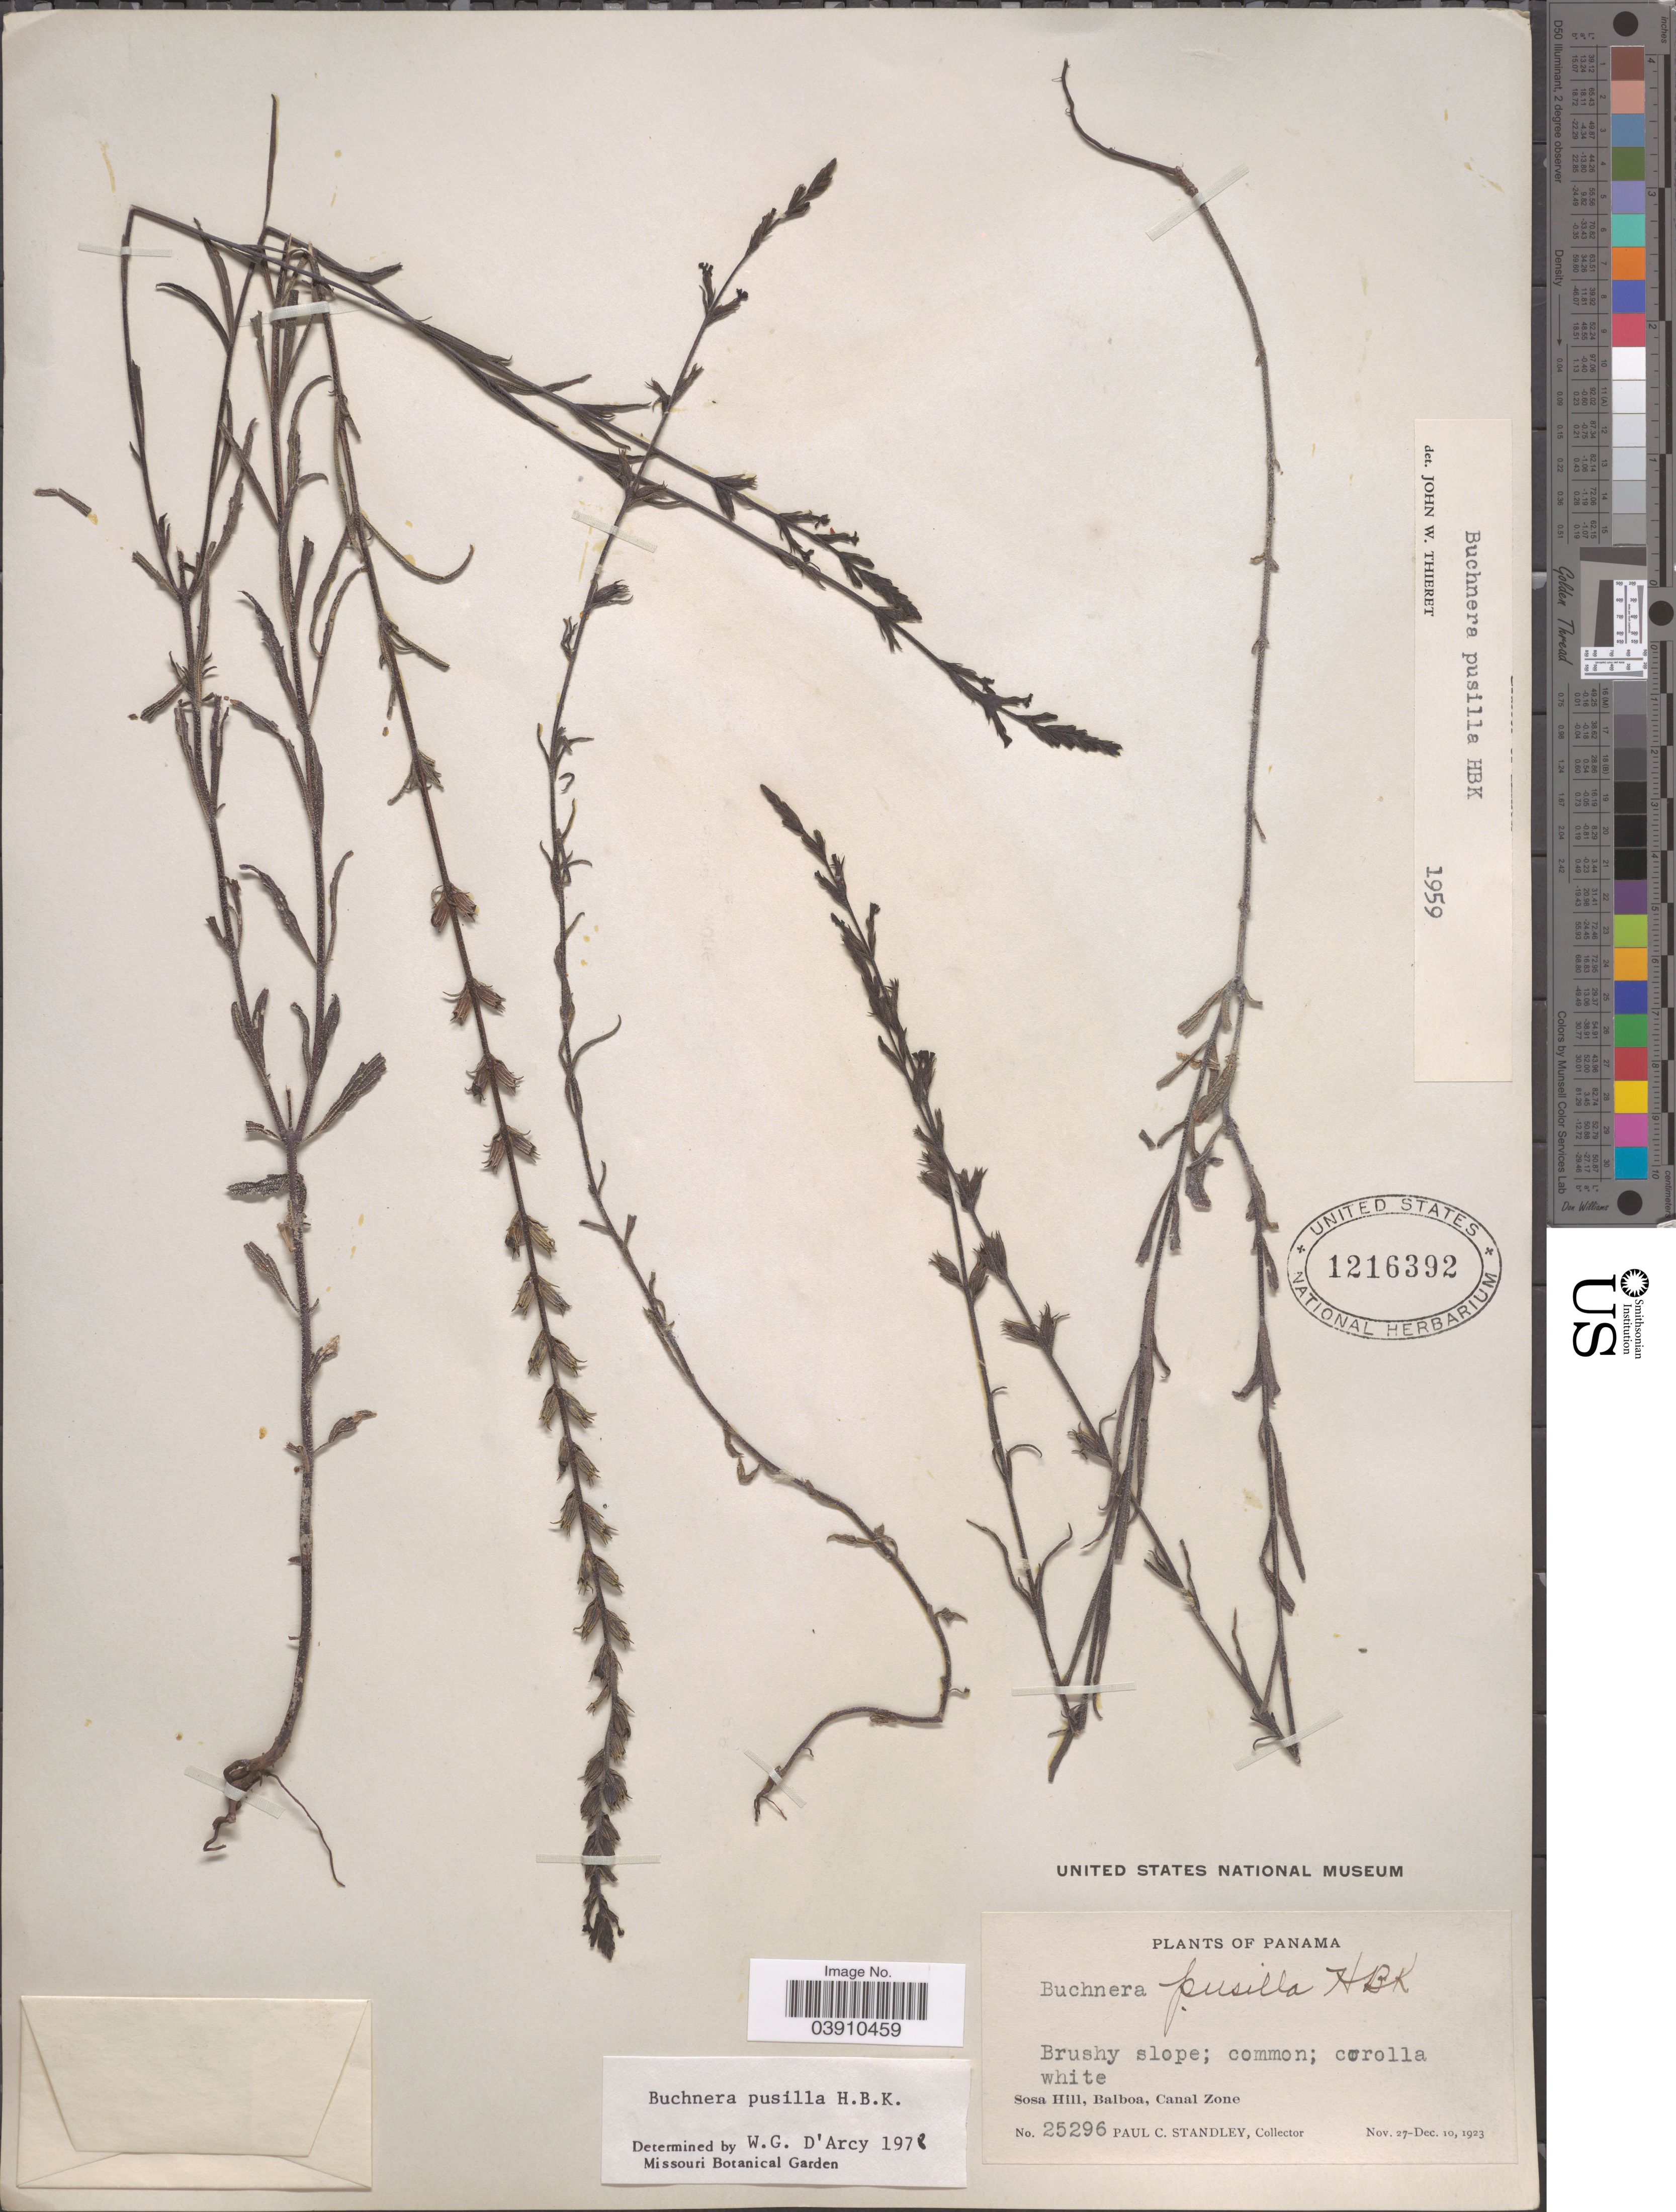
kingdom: Plantae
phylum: Tracheophyta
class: Magnoliopsida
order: Lamiales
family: Orobanchaceae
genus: Buchnera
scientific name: Buchnera pusilla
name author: Kunth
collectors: P. C. Standley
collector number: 25296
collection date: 1923-11-27/1923-12-10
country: Panama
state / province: Colón / Panamá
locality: Sosa Hill, Balboa, Canal Zone.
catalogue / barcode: US 1216392